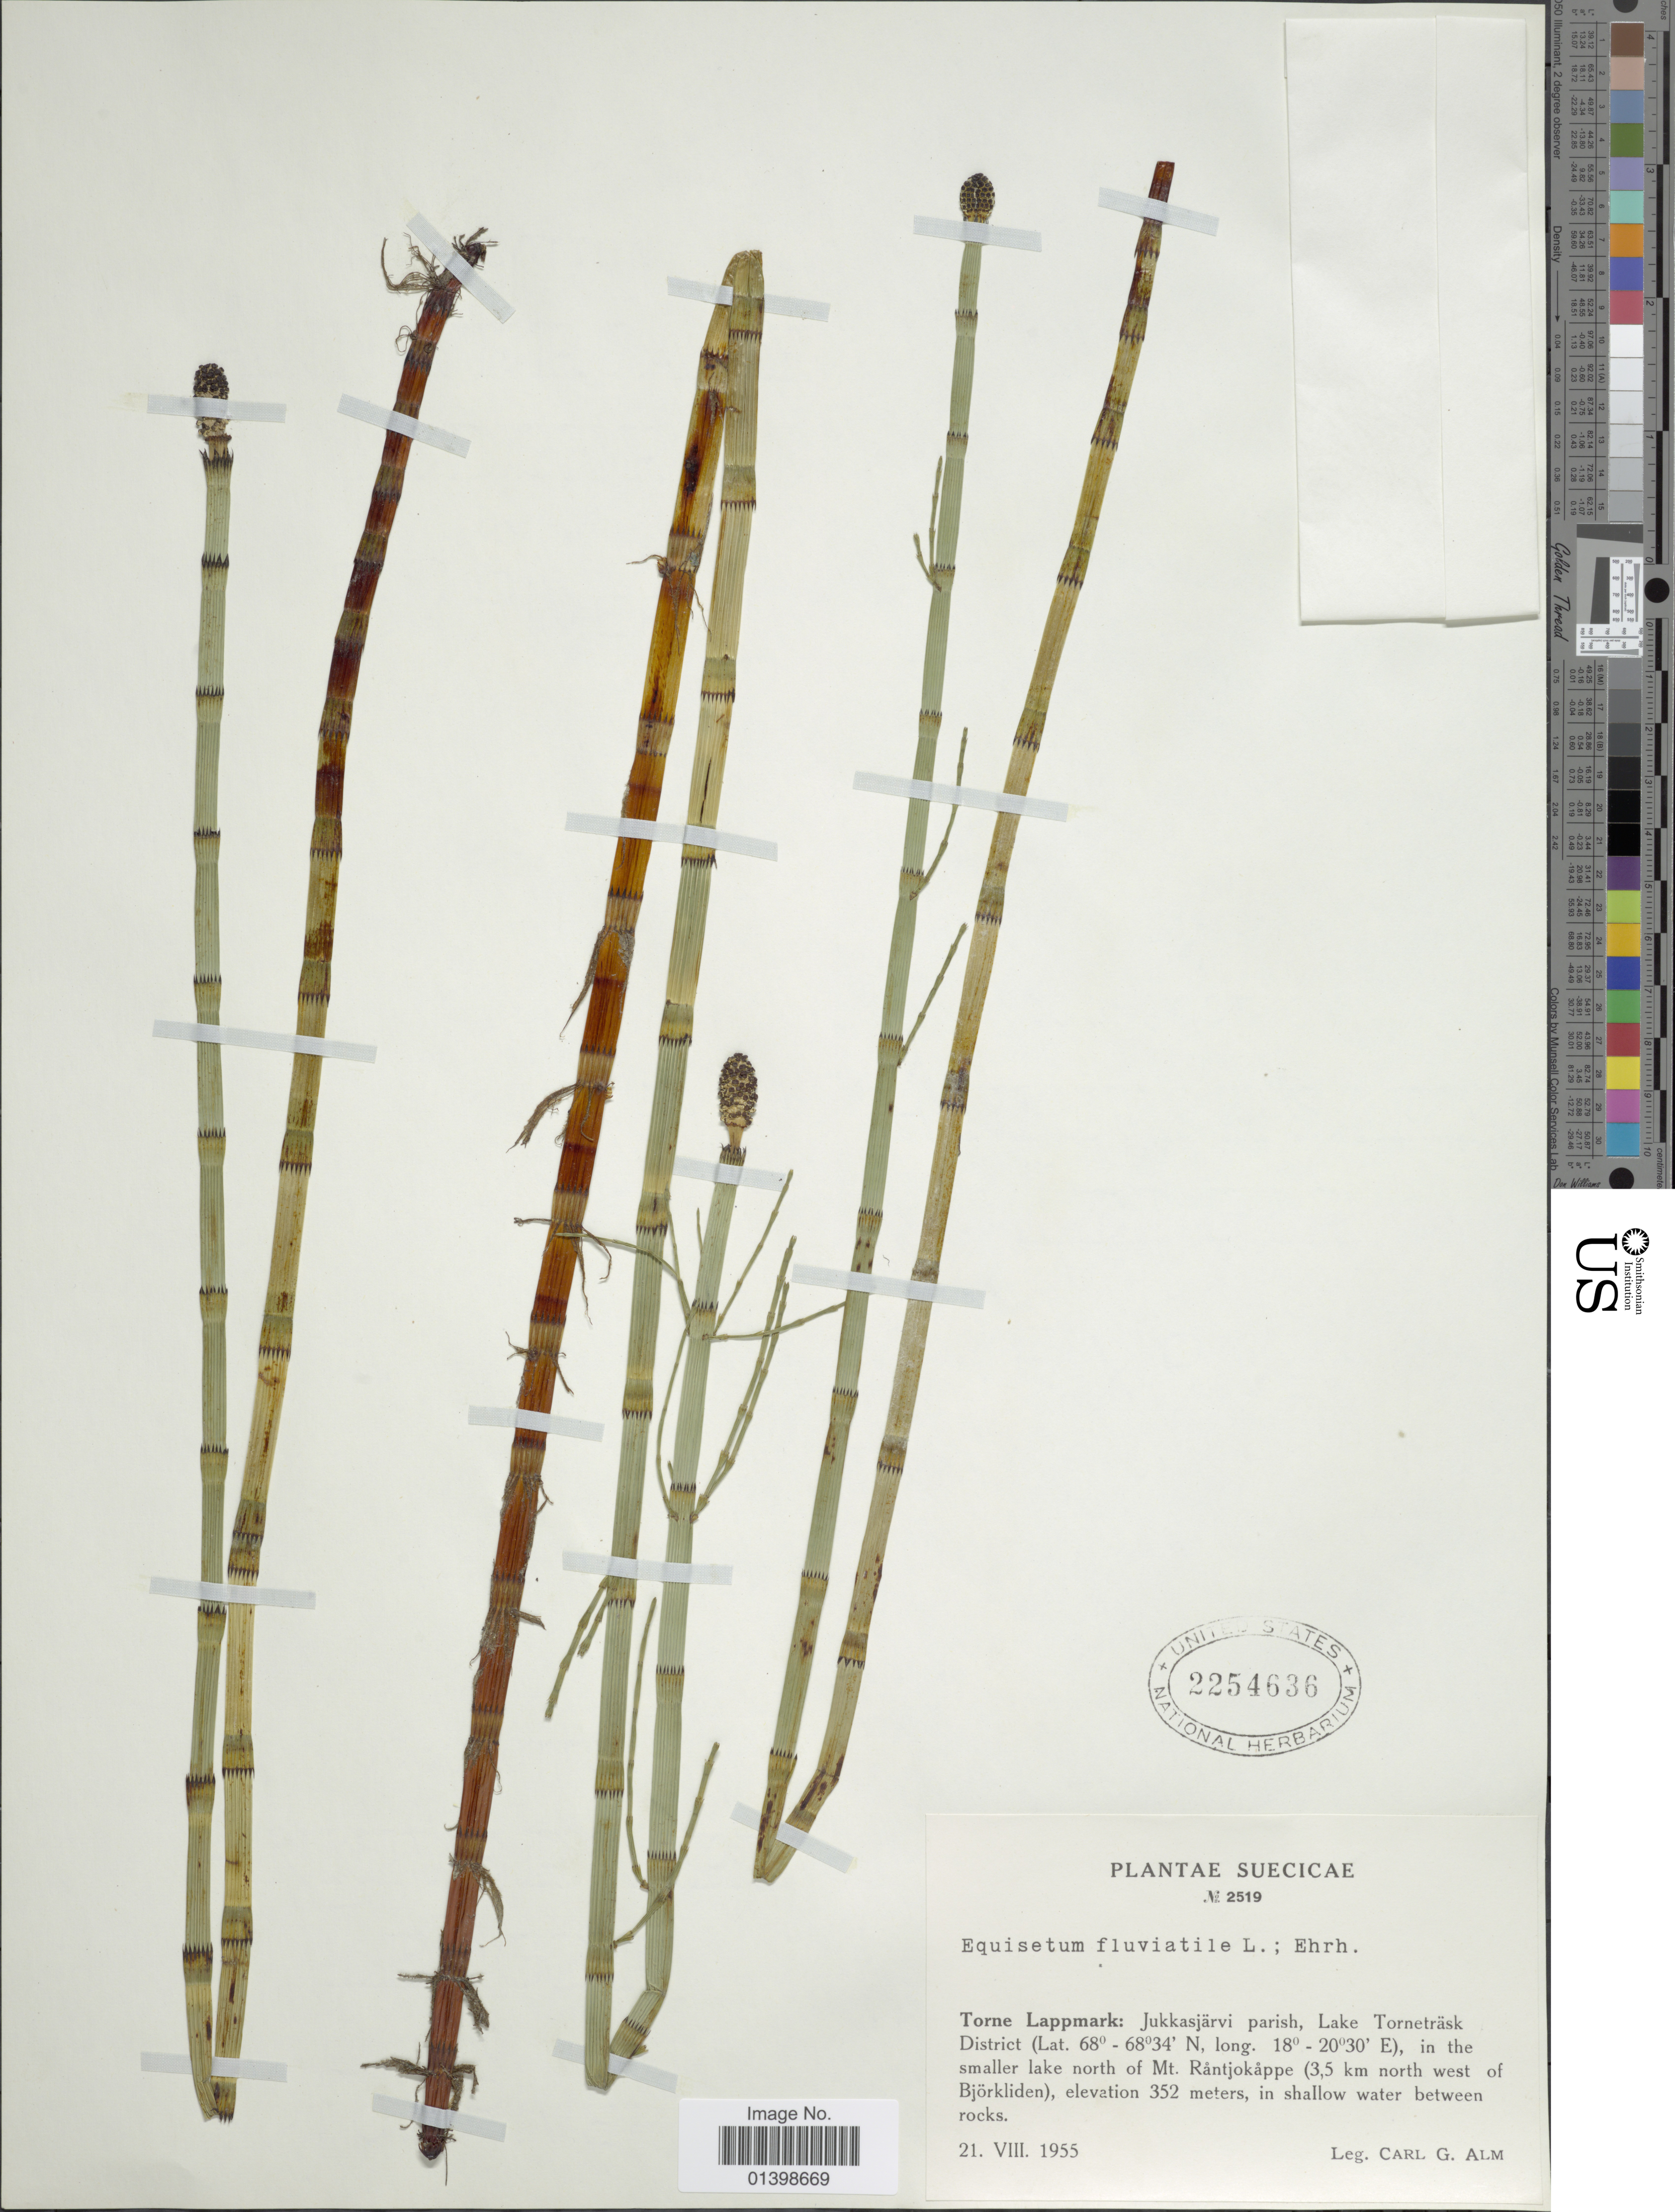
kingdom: Plantae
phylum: Tracheophyta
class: Polypodiopsida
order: Equisetales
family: Equisetaceae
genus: Equisetum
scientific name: Equisetum fluviatile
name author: L.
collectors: C. G. Alm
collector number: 2519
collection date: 1955-08-21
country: Sweden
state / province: Norrbotten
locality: Torne Lappmark: JUkkasjärvi parish, Lake Torneträsk District, in the smaller lake north of Mt Råntjokåppe( 3,5 km north west of Björklidden)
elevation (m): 352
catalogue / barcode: US 2254636